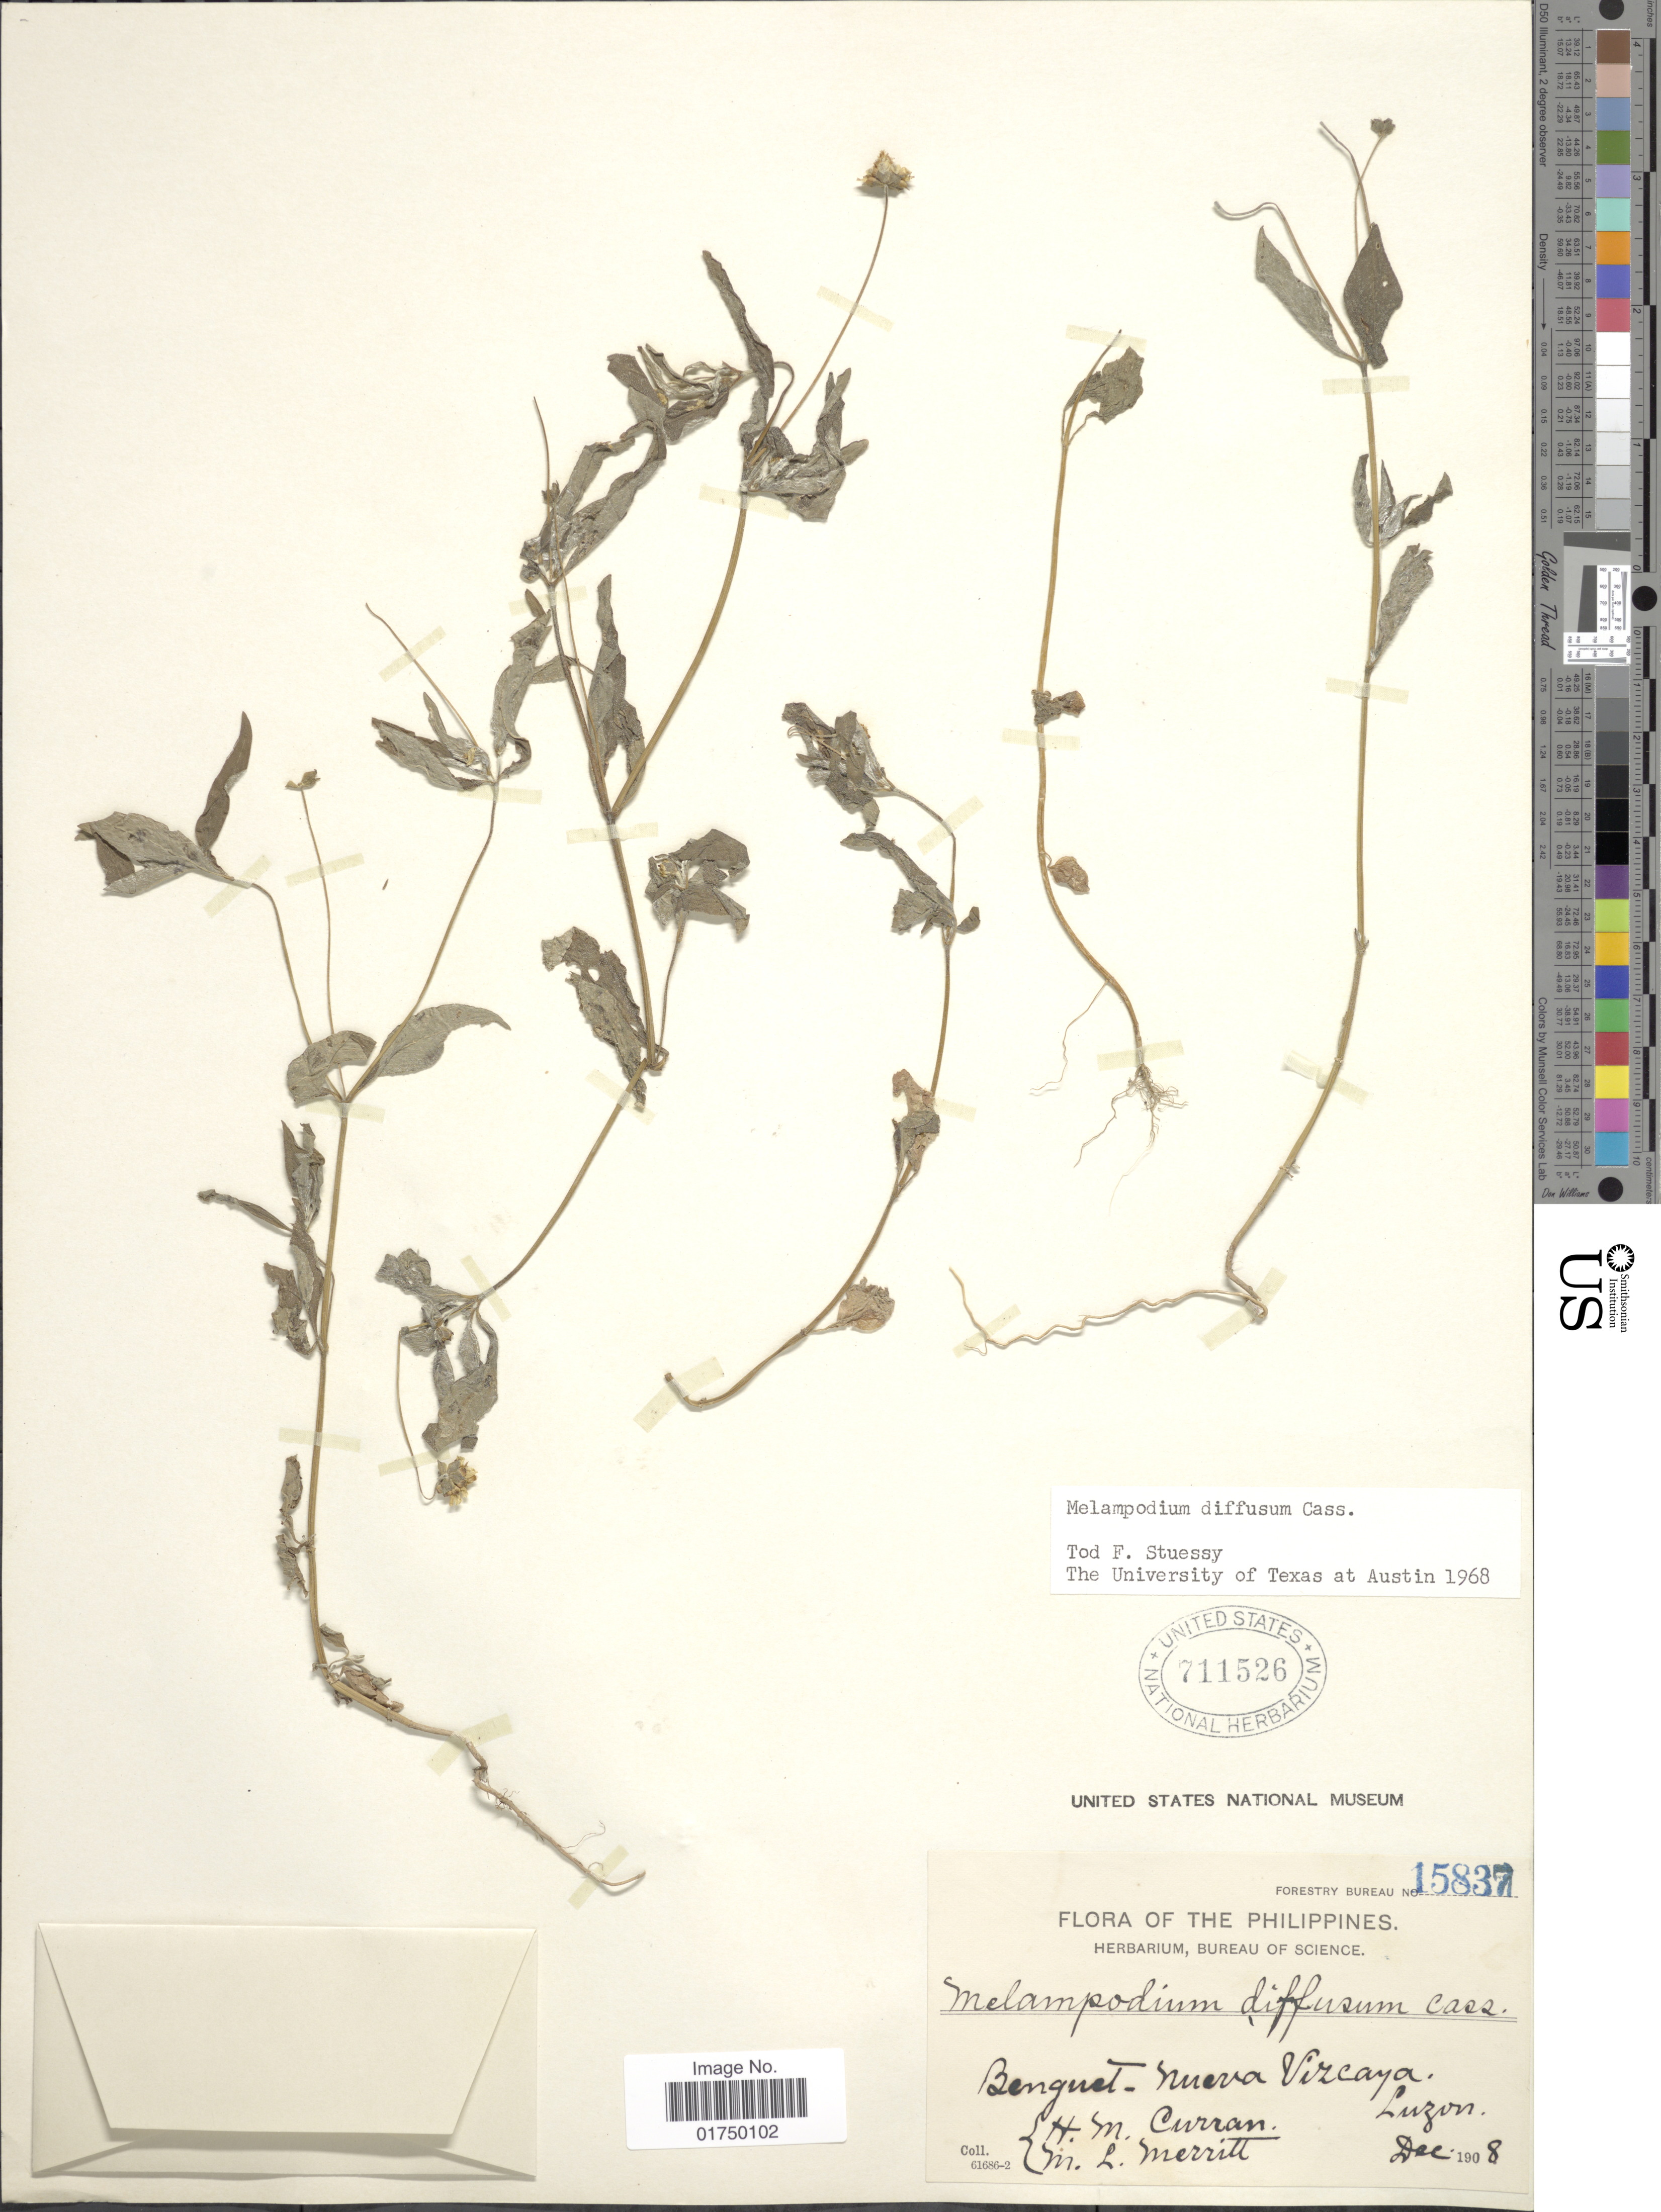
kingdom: Plantae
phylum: Tracheophyta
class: Magnoliopsida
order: Asterales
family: Asteraceae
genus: Melampodium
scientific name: Melampodium diffusum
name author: Cass.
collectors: H. M. Curran & M. L. Merritt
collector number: Forestry Bureau 15837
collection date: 1908-12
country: Philippines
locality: Benguet - Nueva Vizcaya, Luzon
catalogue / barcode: US 711526